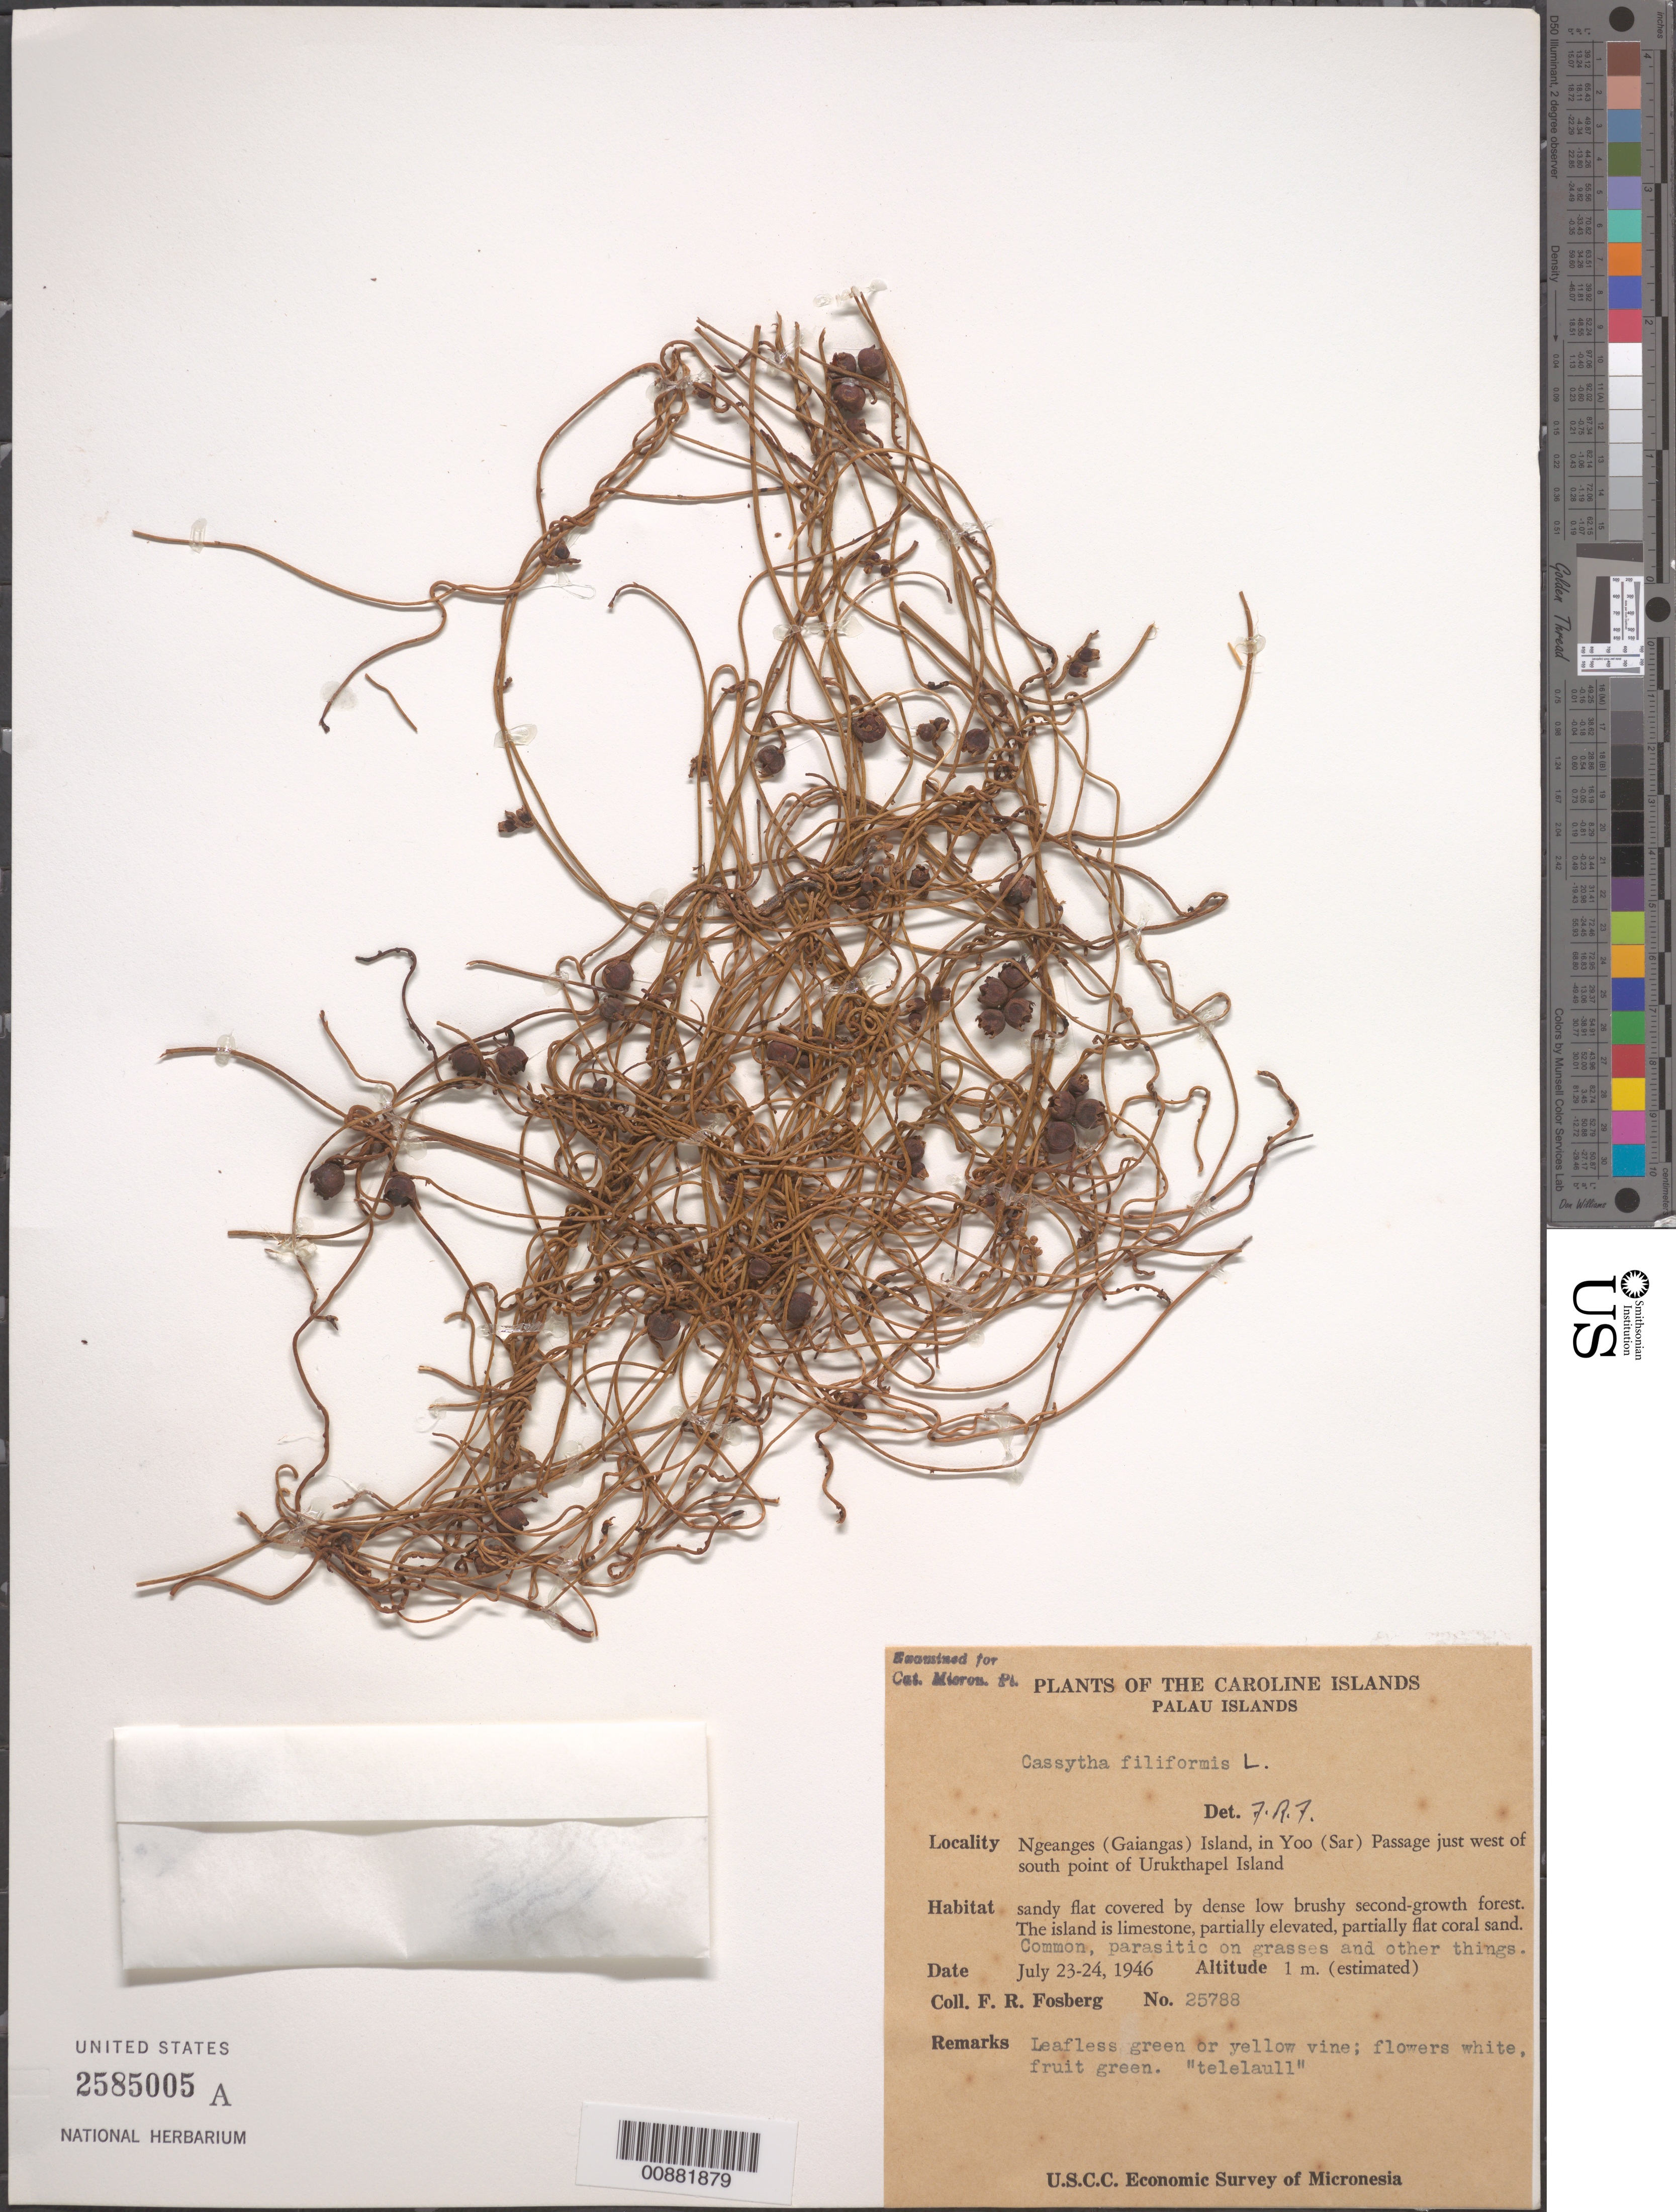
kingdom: Plantae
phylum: Tracheophyta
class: Magnoliopsida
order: Laurales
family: Lauraceae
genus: Cassytha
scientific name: Cassytha filiformis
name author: L.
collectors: F. R. Fosberg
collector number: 25788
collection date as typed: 23 Jul 1946 to 24 Jul 1946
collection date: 1946-07-23/1946-07-24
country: Palau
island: Ngeanges (Gaiangas)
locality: In Yoo (Sar) Passage just west of south point of Urukthapel Island (Also known as Gaiangas I.)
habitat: Sandy flat covered by dense low brushy second-growth forest; parasitic on grasses & other things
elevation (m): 1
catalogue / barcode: US 2585005